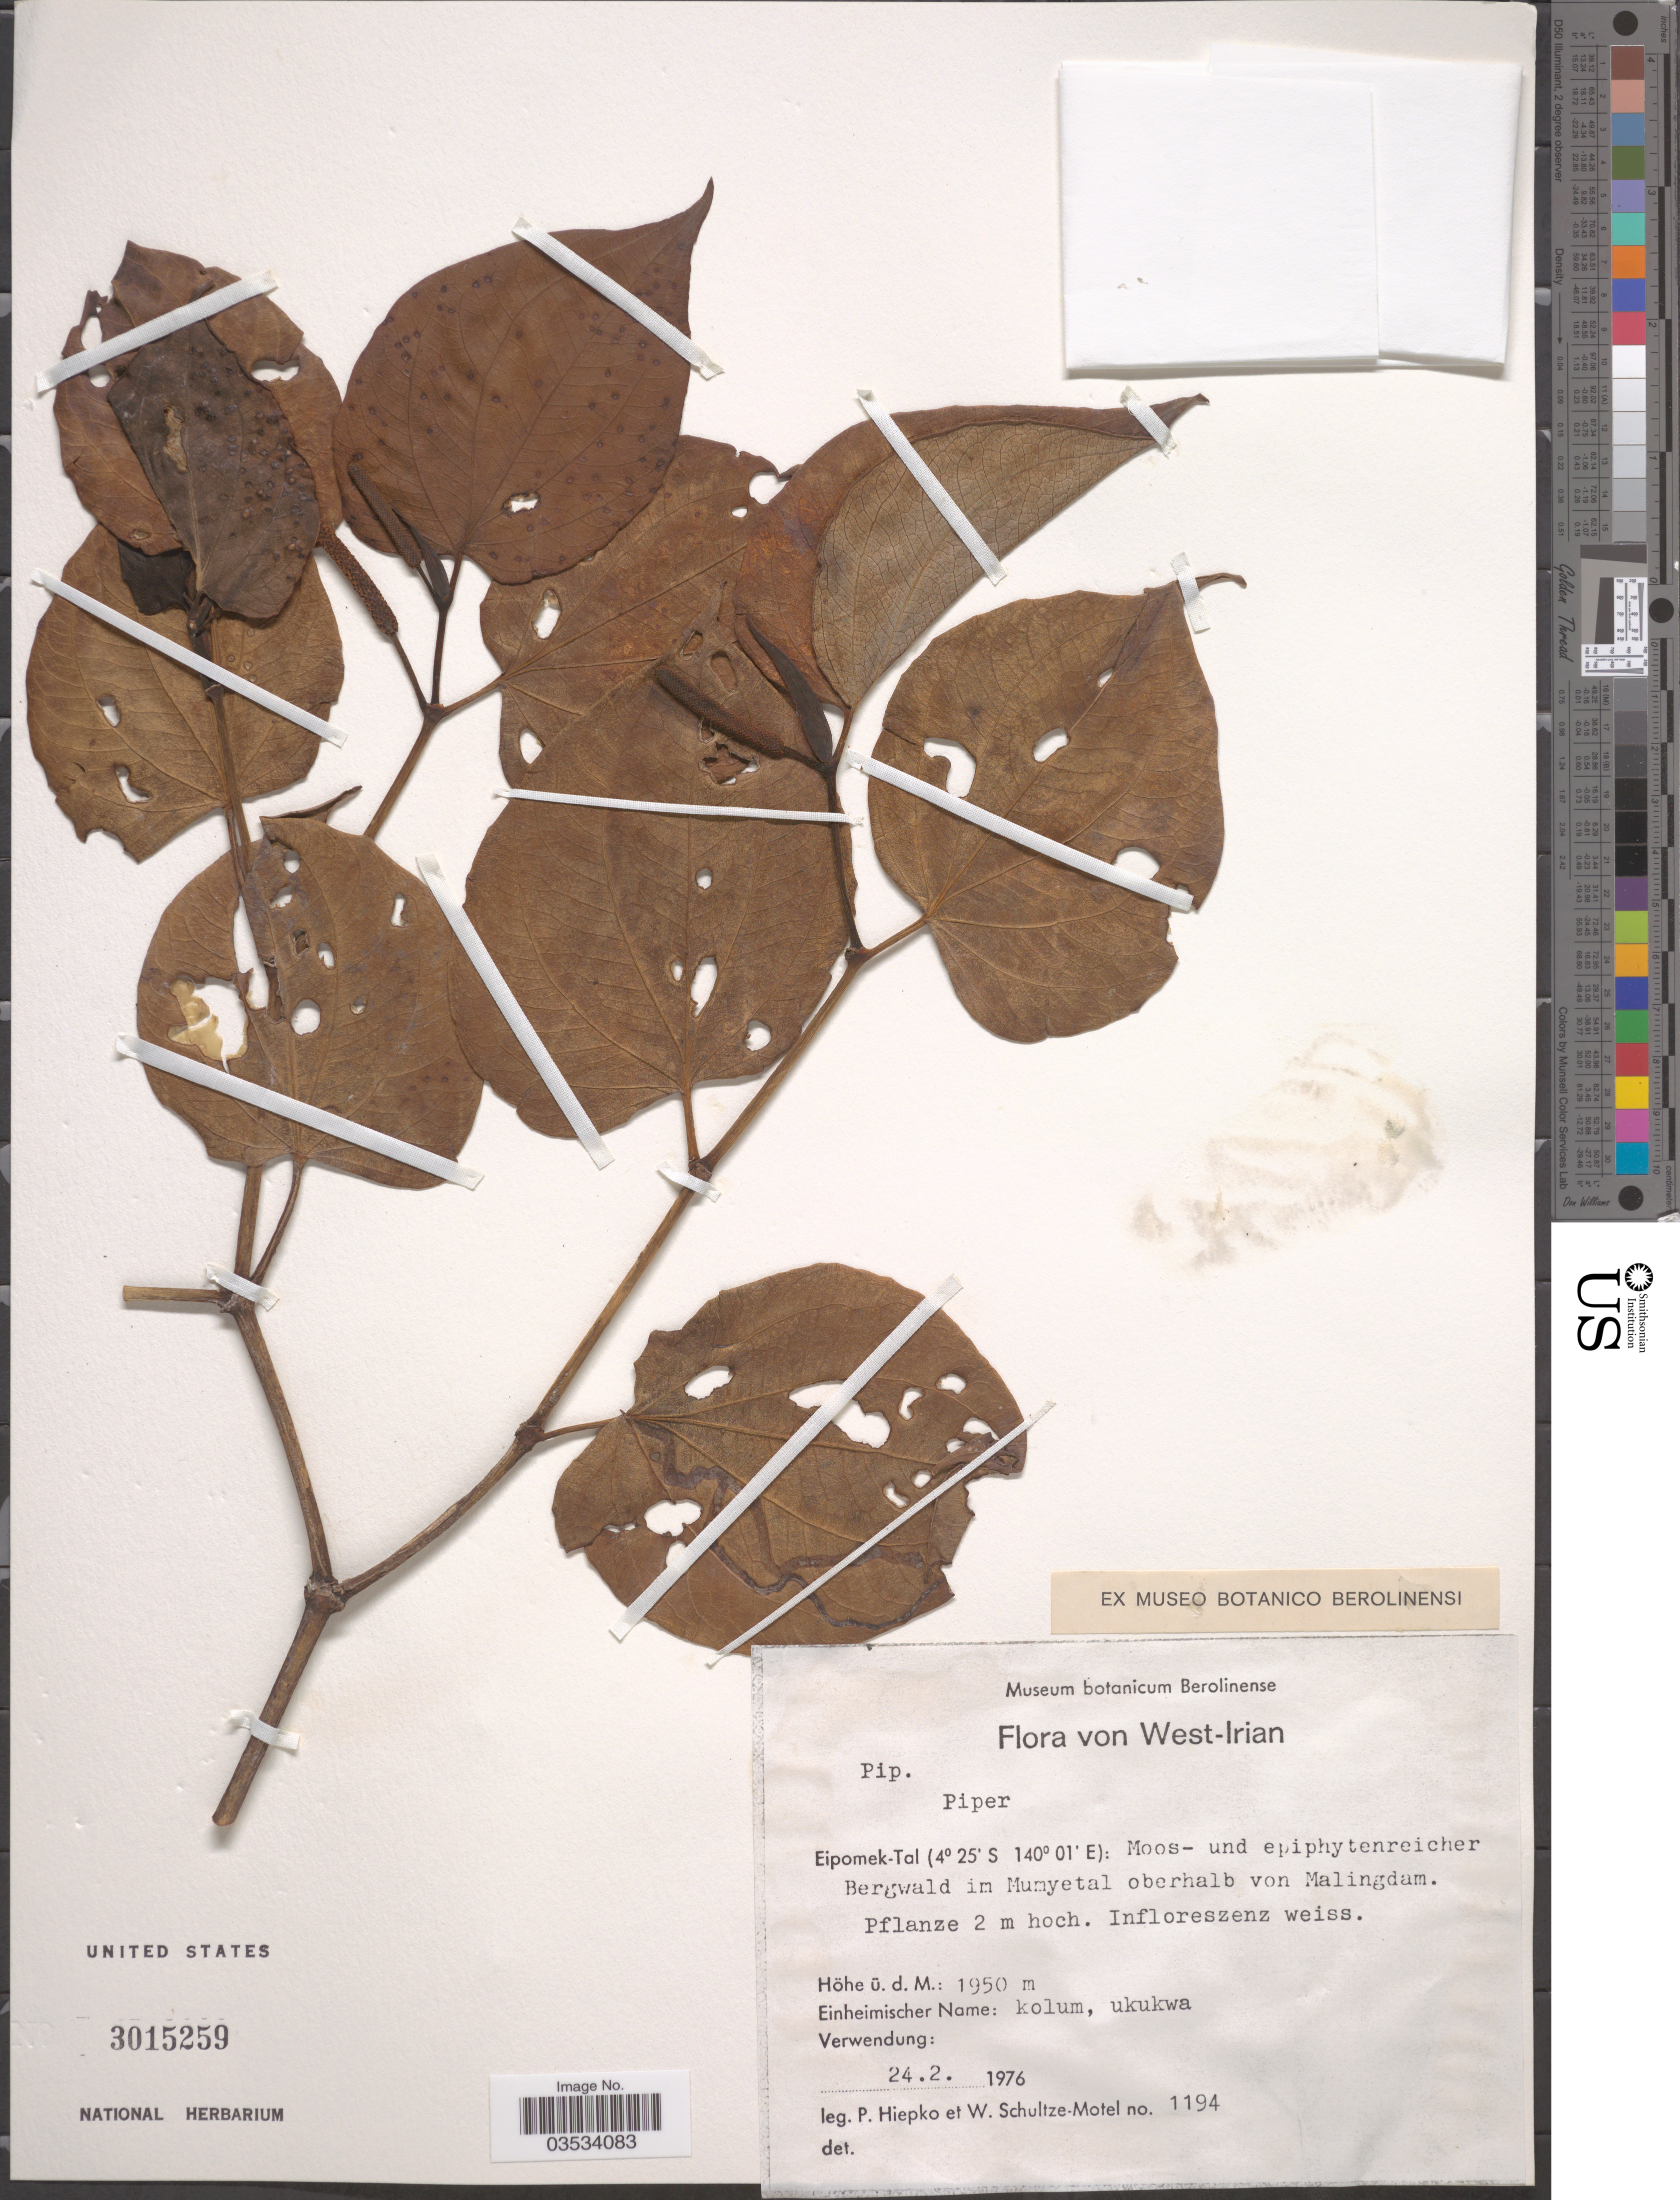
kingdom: Plantae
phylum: Tracheophyta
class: Magnoliopsida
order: Piperales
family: Piperaceae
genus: Piper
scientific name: Piper sp.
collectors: P. H. Hiepko & W. Schultze-Motel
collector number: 1194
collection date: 1976-02-24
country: Indonesia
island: New Guinea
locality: West-Irian. Eipomek-Tal: Moos- und epiphytenreicher Bergwald in Mumyetal oberhalb von Malingdam.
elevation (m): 1950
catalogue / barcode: US 3015259